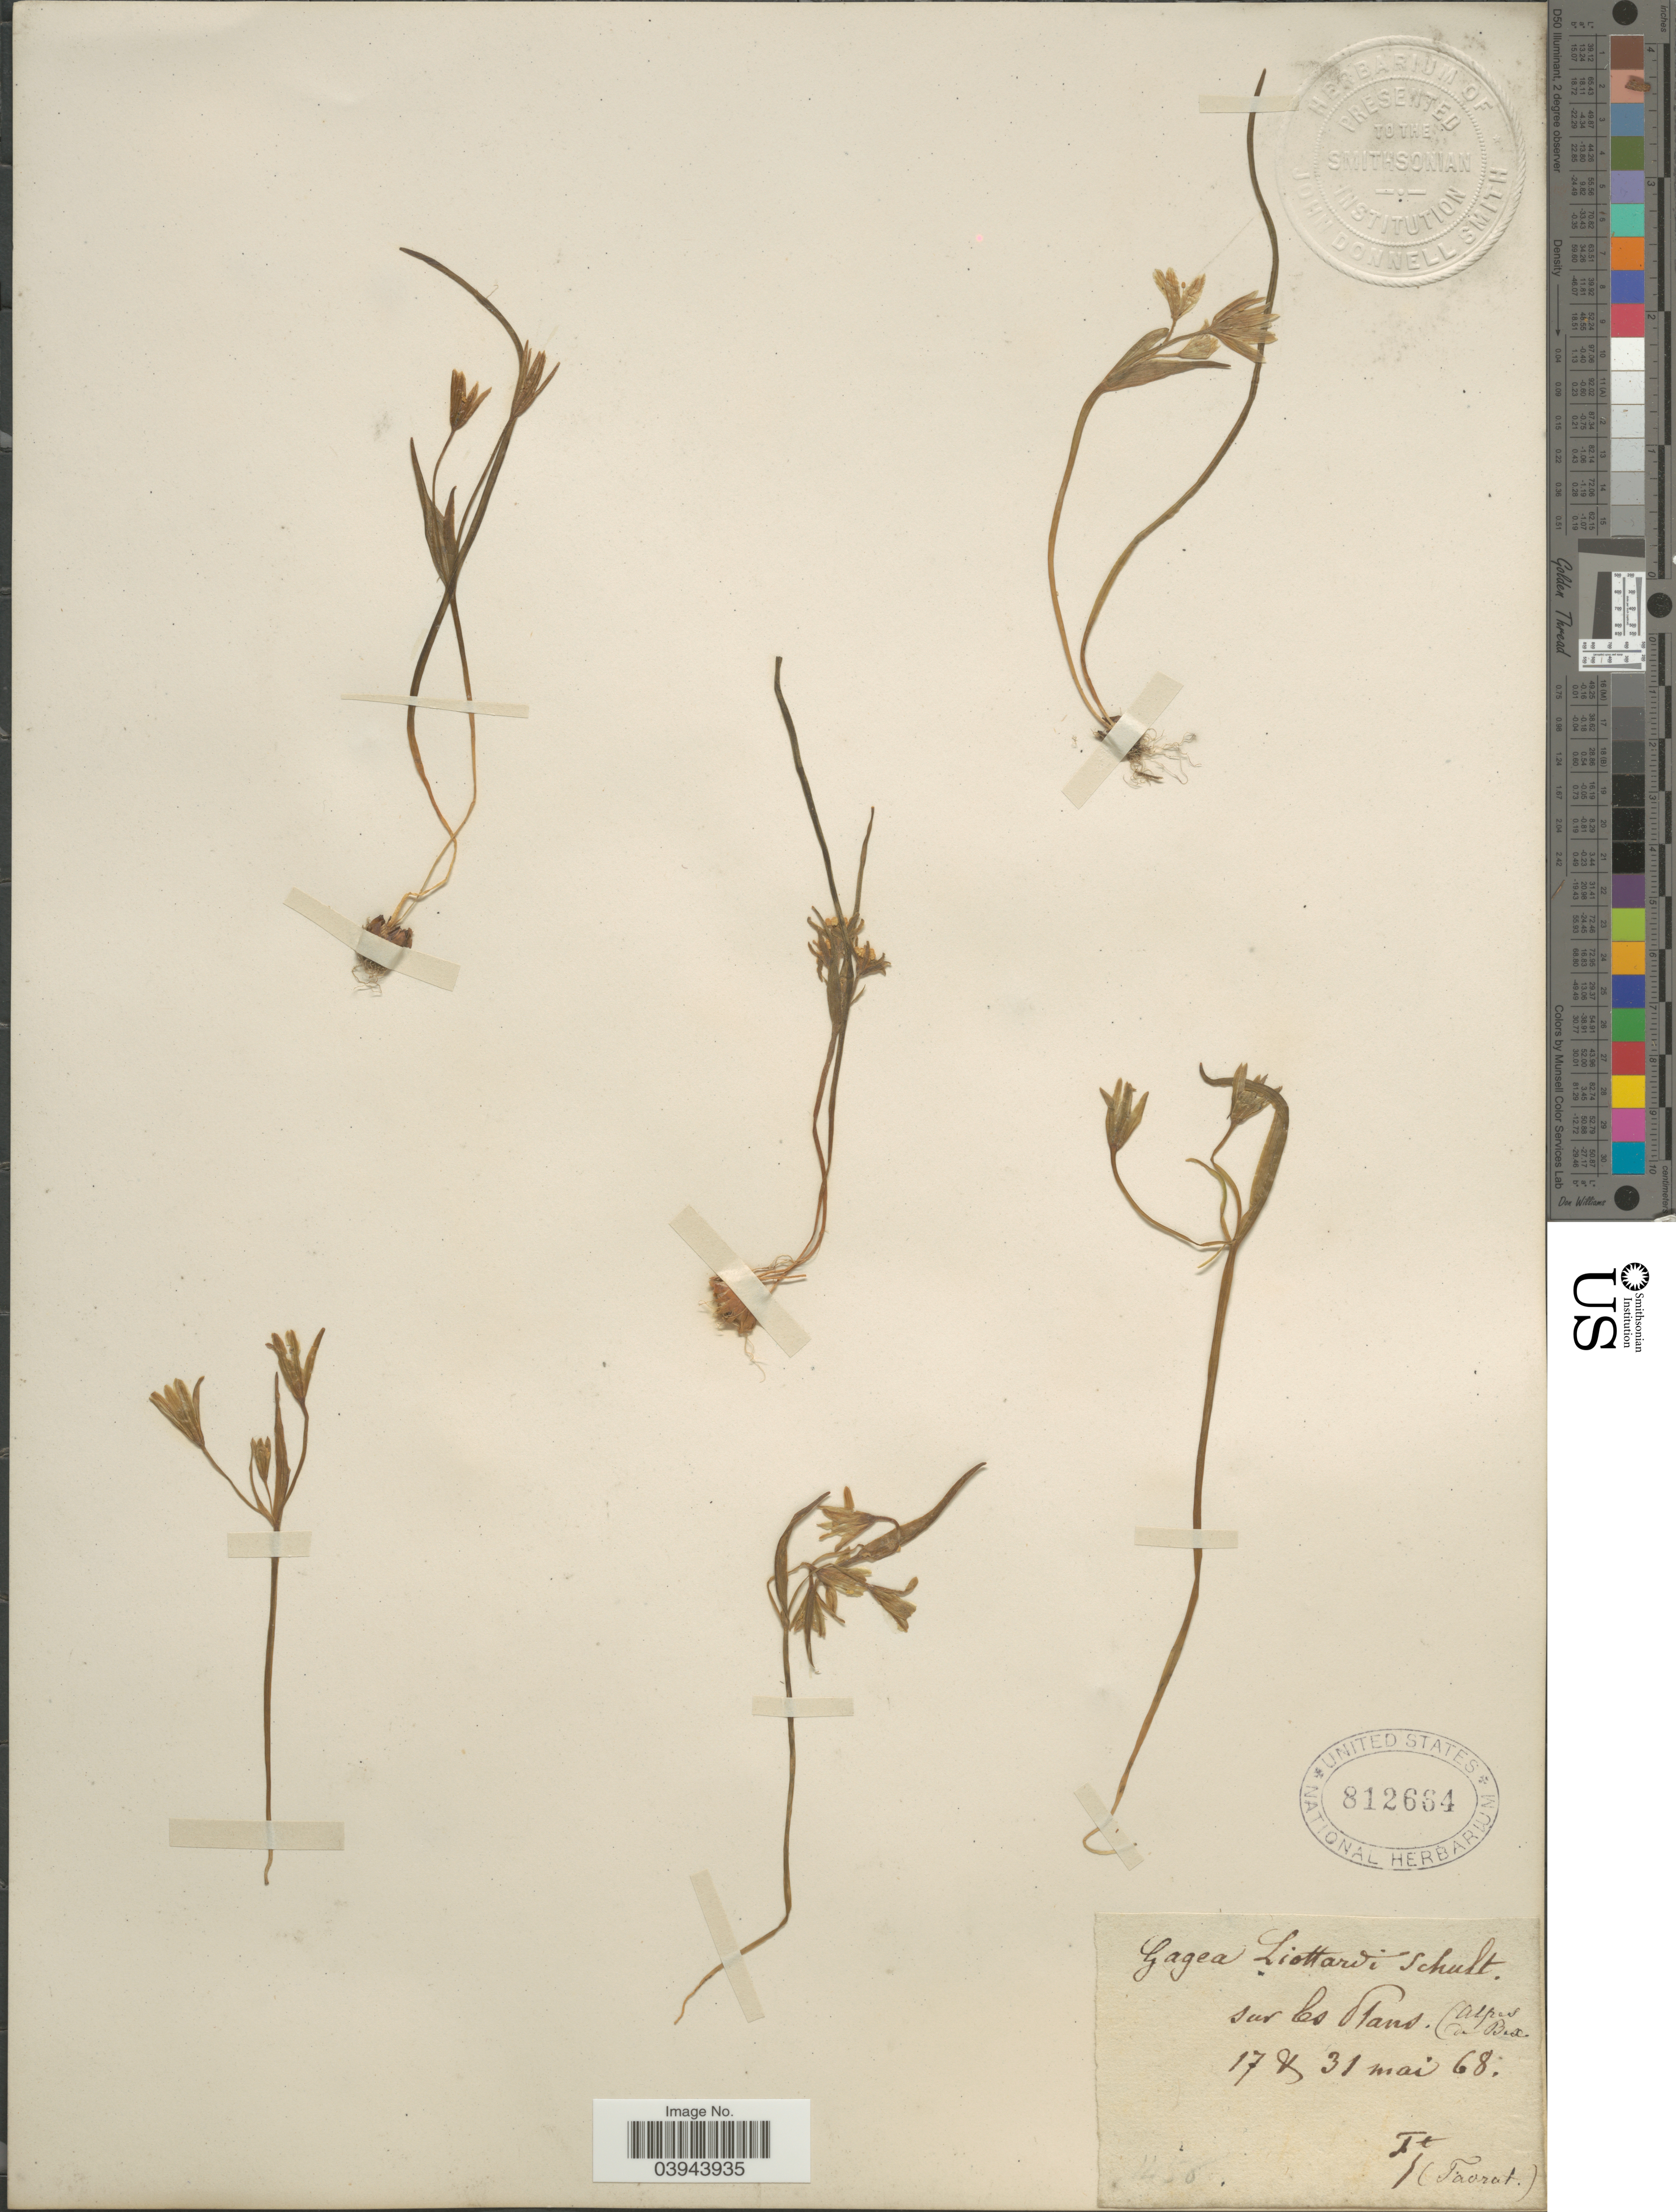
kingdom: Plantae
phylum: Tracheophyta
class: Liliopsida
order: Liliales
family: Liliaceae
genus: Gagea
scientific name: Gagea liottardi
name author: Bourg. ex Nyman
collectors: L. Favrat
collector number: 1456*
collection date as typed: Transcribed d/m/y: 17/5/68 to 31/5/68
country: Switzerland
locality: Sur les Plans (Alpes de Bex).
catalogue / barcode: US 812664